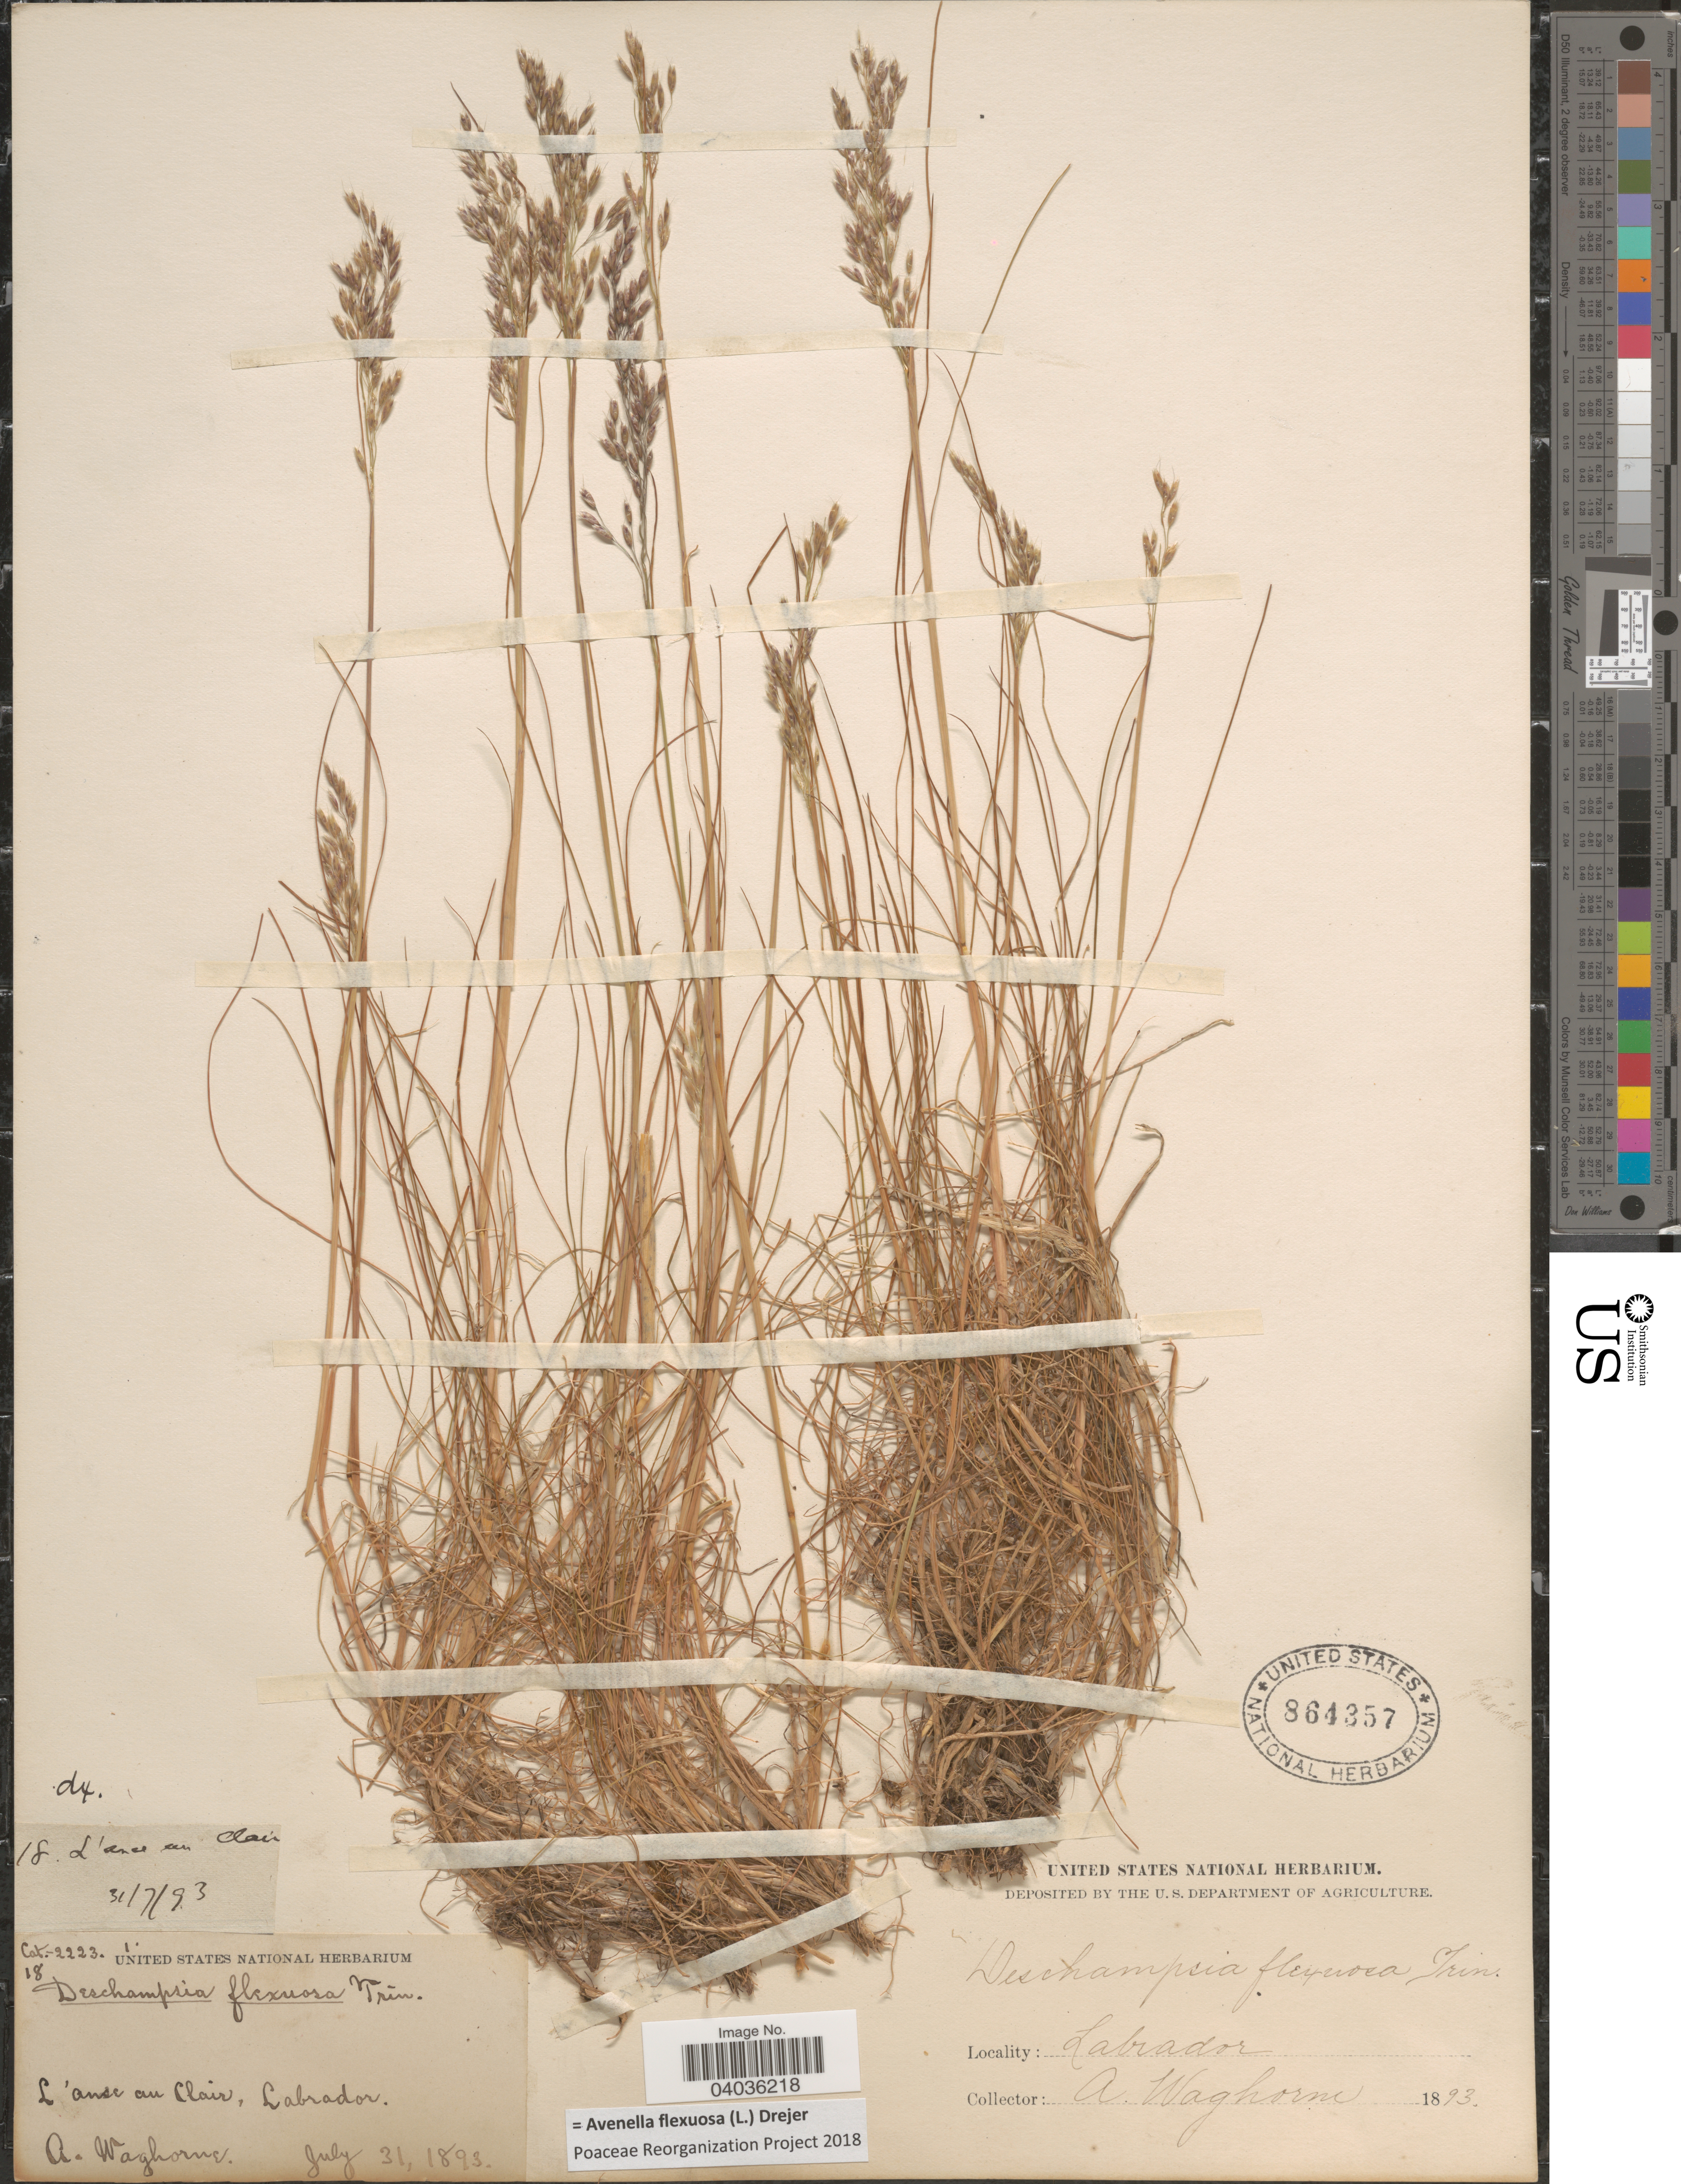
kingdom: Plantae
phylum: Tracheophyta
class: Liliopsida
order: Poales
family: Poaceae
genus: Avenella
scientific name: Avenella flexuosa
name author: (L.) Drejer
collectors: A. Waghorne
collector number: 18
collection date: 1893-07-31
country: Canada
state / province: Newfoundland and Labrador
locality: L'anse au Clair, Labrador.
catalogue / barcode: US 864357